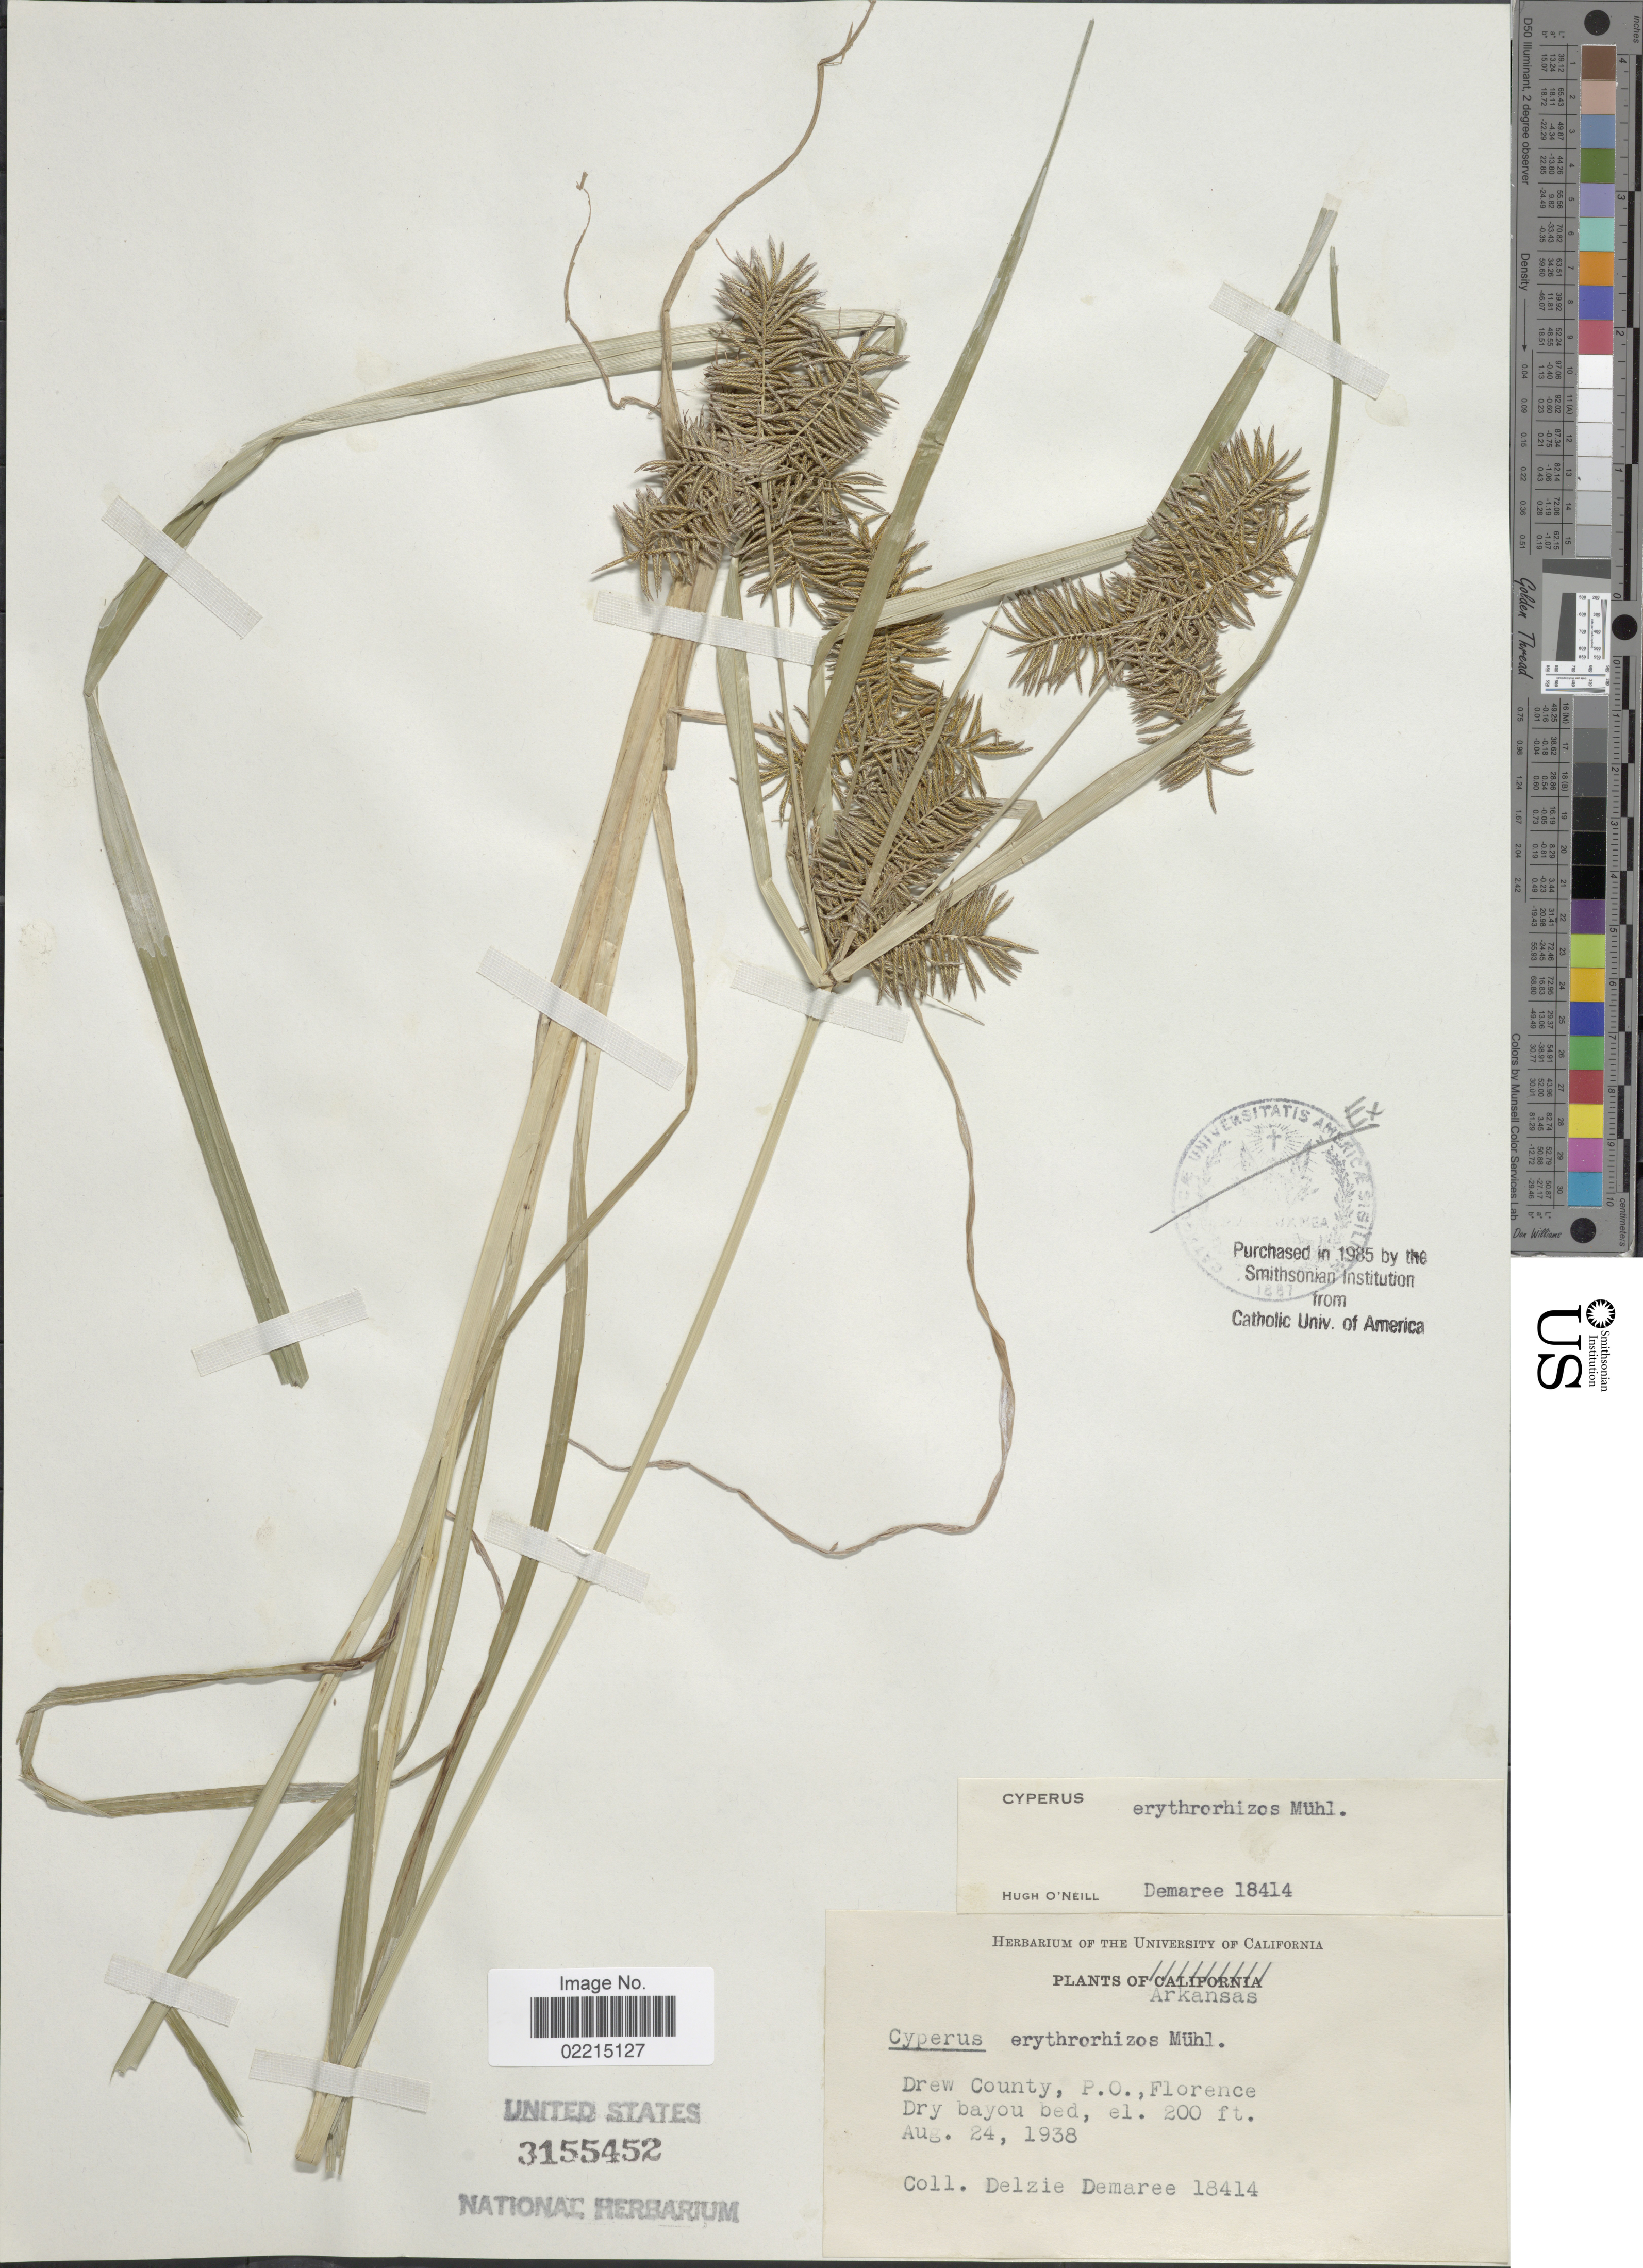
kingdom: Plantae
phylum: Tracheophyta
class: Liliopsida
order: Poales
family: Cyperaceae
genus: Cyperus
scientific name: Cyperus erythrorhizos Muhl.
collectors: D. Demaree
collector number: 18414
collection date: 1938-08-24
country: United States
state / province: Arkansas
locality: Drew County, P.O., Florence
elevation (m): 61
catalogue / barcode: US 3155452